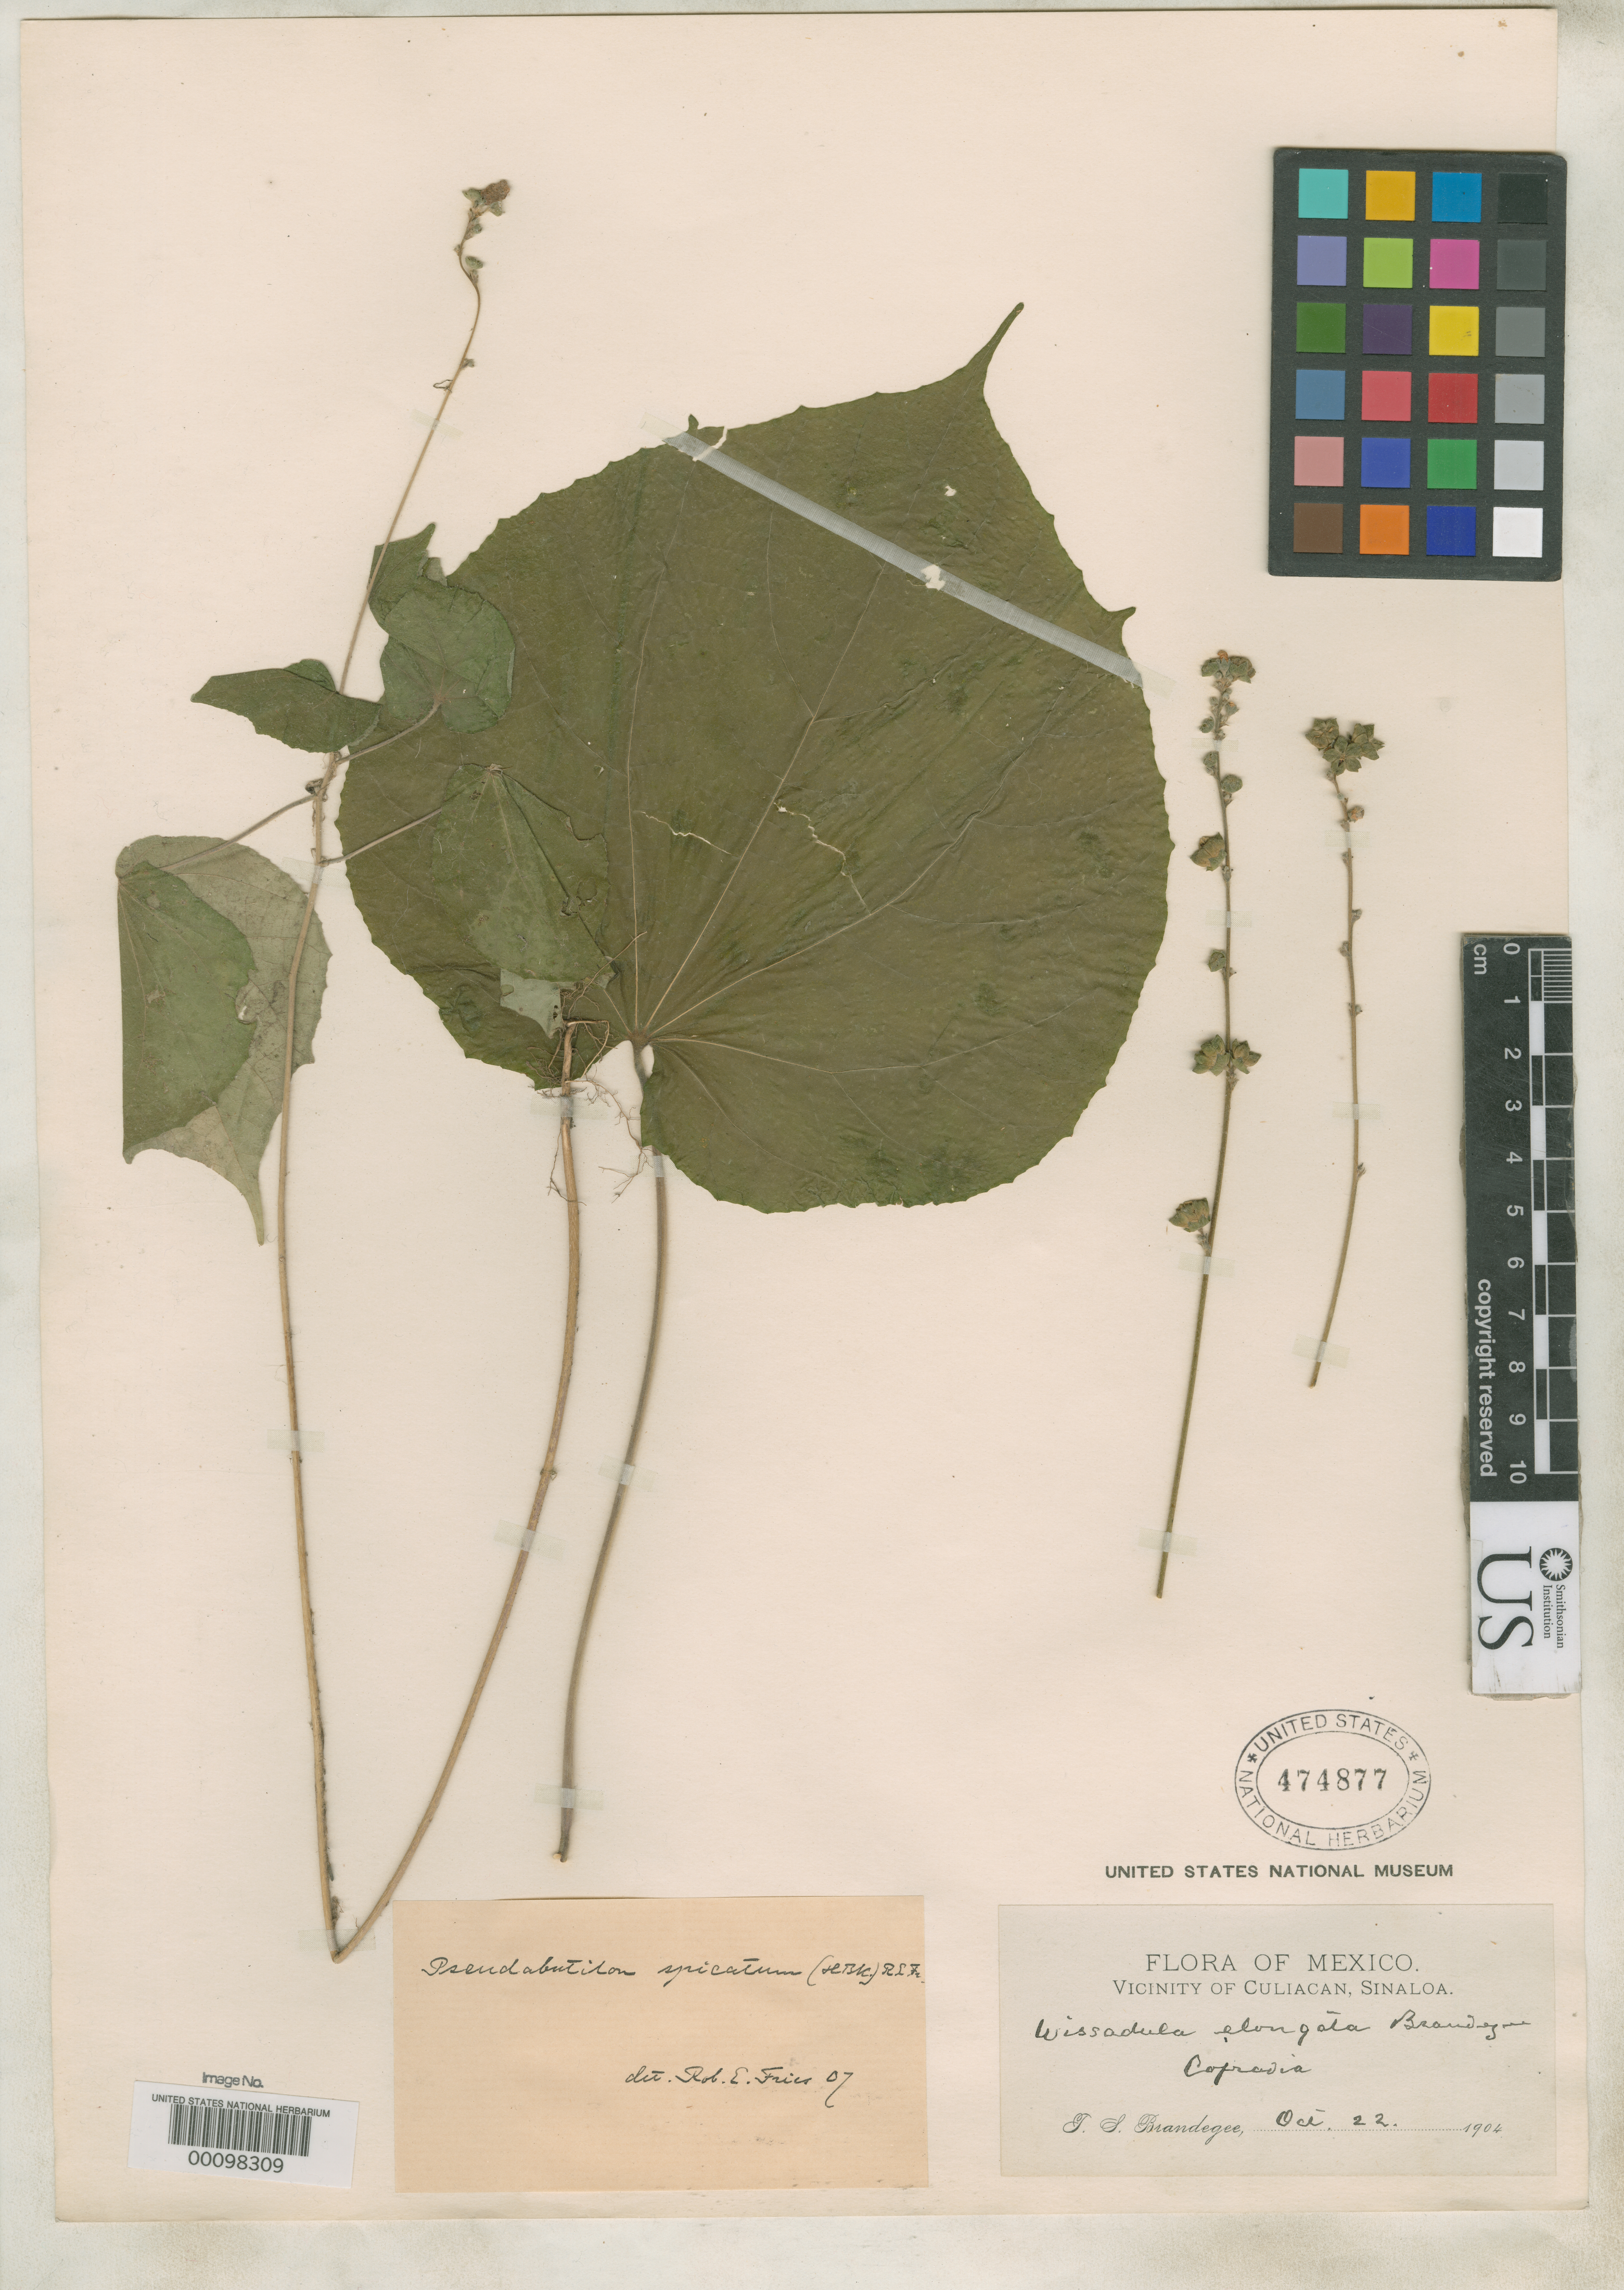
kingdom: Plantae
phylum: Tracheophyta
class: Magnoliopsida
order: Malvales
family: Malvaceae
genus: Wissadula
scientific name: Wissadula elongata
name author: Brandegee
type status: Type Collection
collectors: T. S. Brandegee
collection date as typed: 22 Oct 1904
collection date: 1904-10-22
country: Mexico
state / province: Sinaloa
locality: Copradia, vicinity of Culiacan.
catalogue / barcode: US 474877